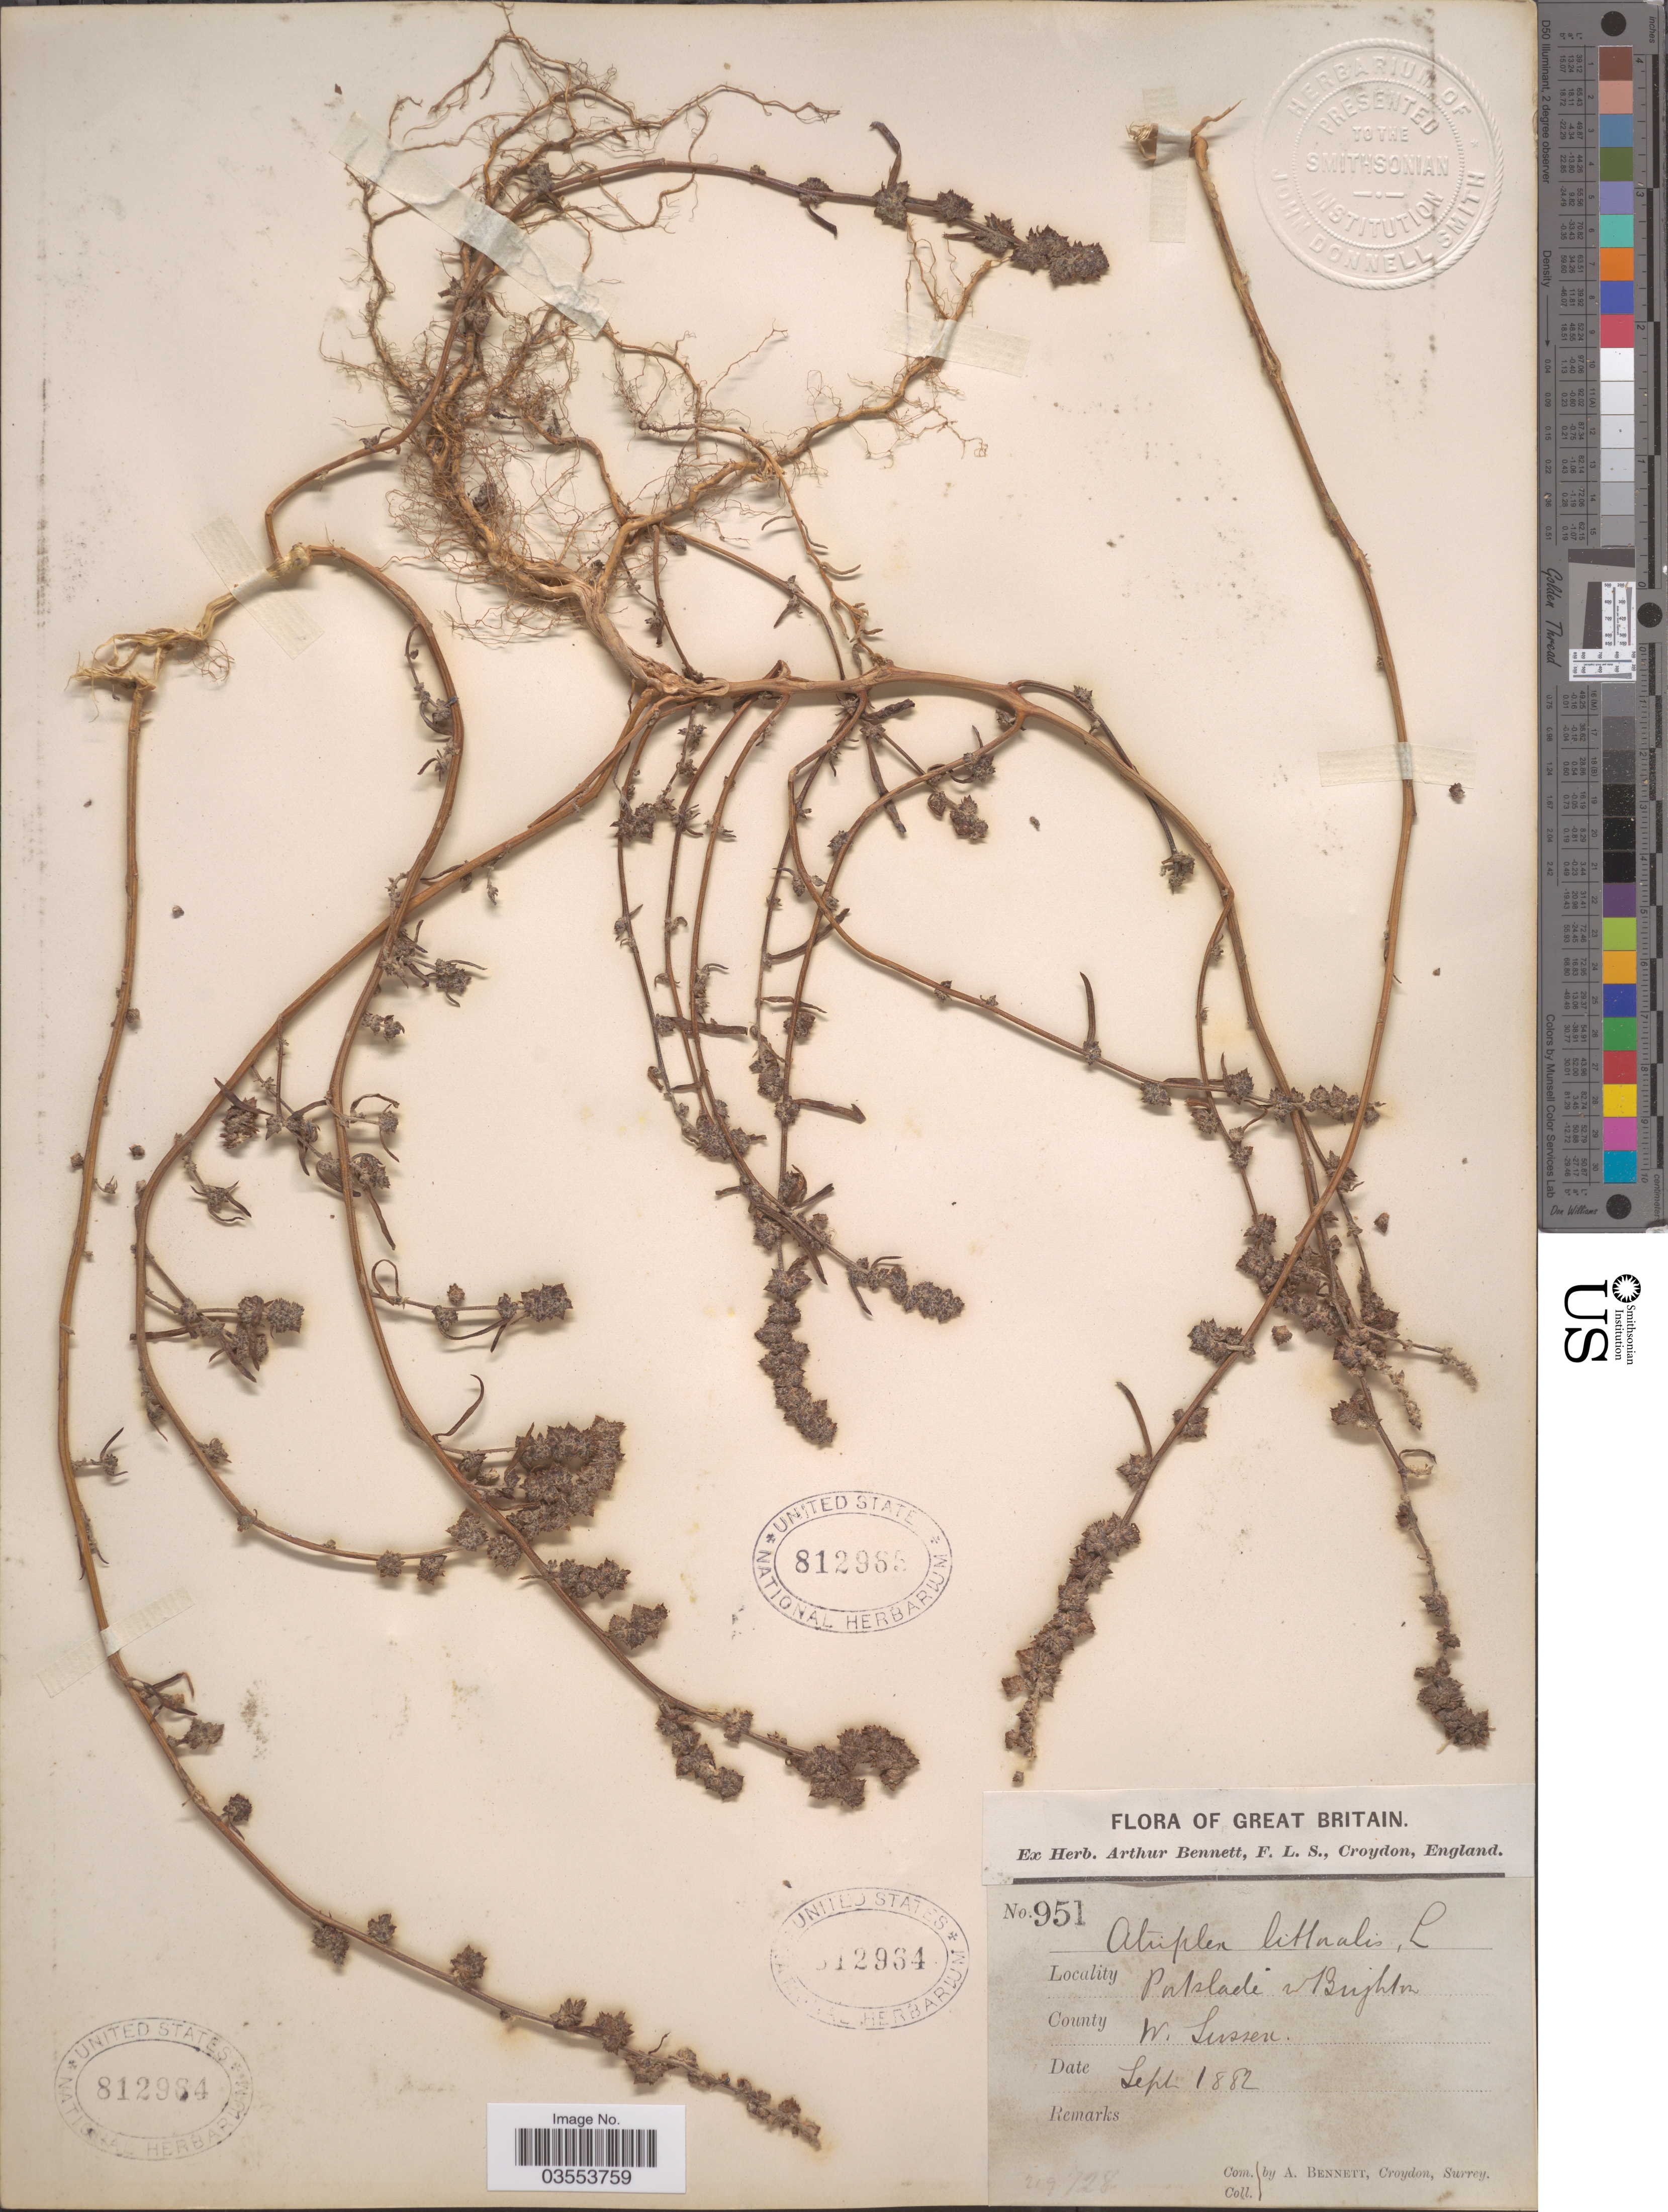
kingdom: Plantae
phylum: Tracheophyta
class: Magnoliopsida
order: Caryophyllales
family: Amaranthaceae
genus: Atriplex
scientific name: Atriplex littoralis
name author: L.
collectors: A. Bennett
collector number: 951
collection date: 1882-09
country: United Kingdom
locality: Great Britain. W. Sussex.